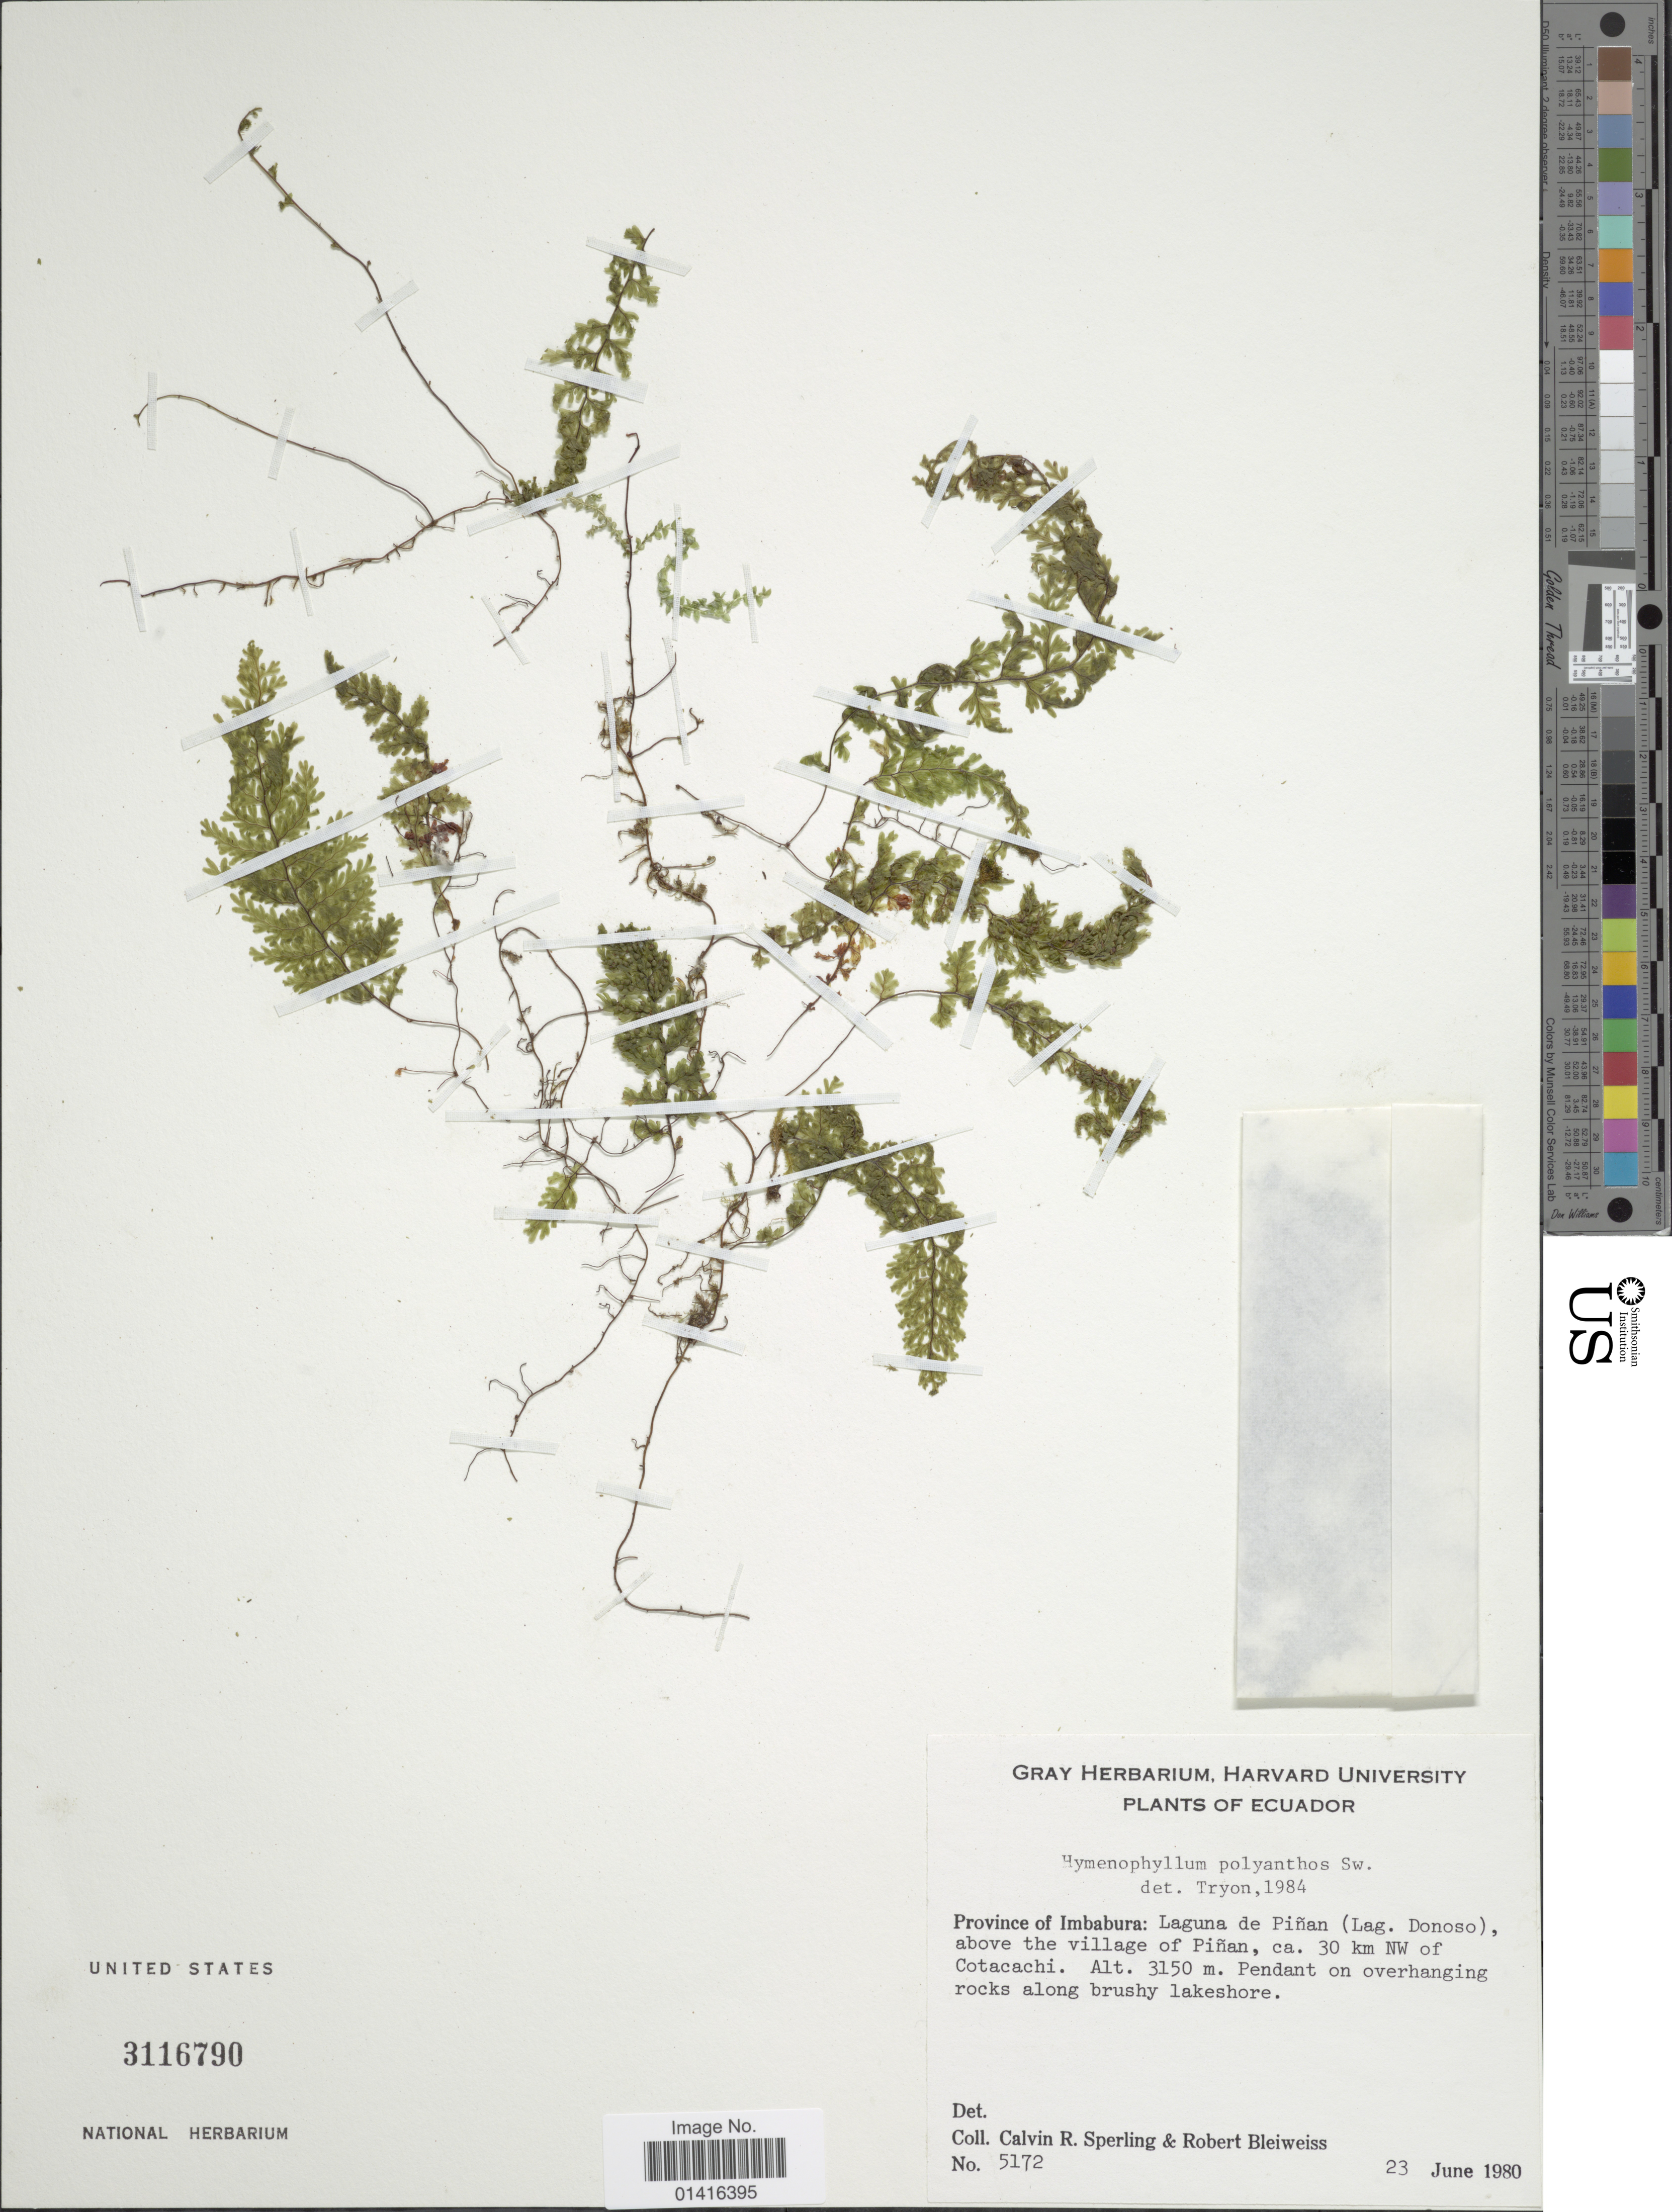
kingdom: Plantae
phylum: Tracheophyta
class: Polypodiopsida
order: Hymenophyllales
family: Hymenophyllaceae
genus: Hymenophyllum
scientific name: Hymenophyllum myriocarpum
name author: Hook.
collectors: C. R. Sperling & R. Bleiweiss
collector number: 5172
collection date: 1980-06-23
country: Ecuador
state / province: Imbabura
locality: Laguna de Piñan (Lag. Donoso), above the village of Piñan, ca. 30km NW of Cotacachi.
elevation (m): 3150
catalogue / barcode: US 3116790